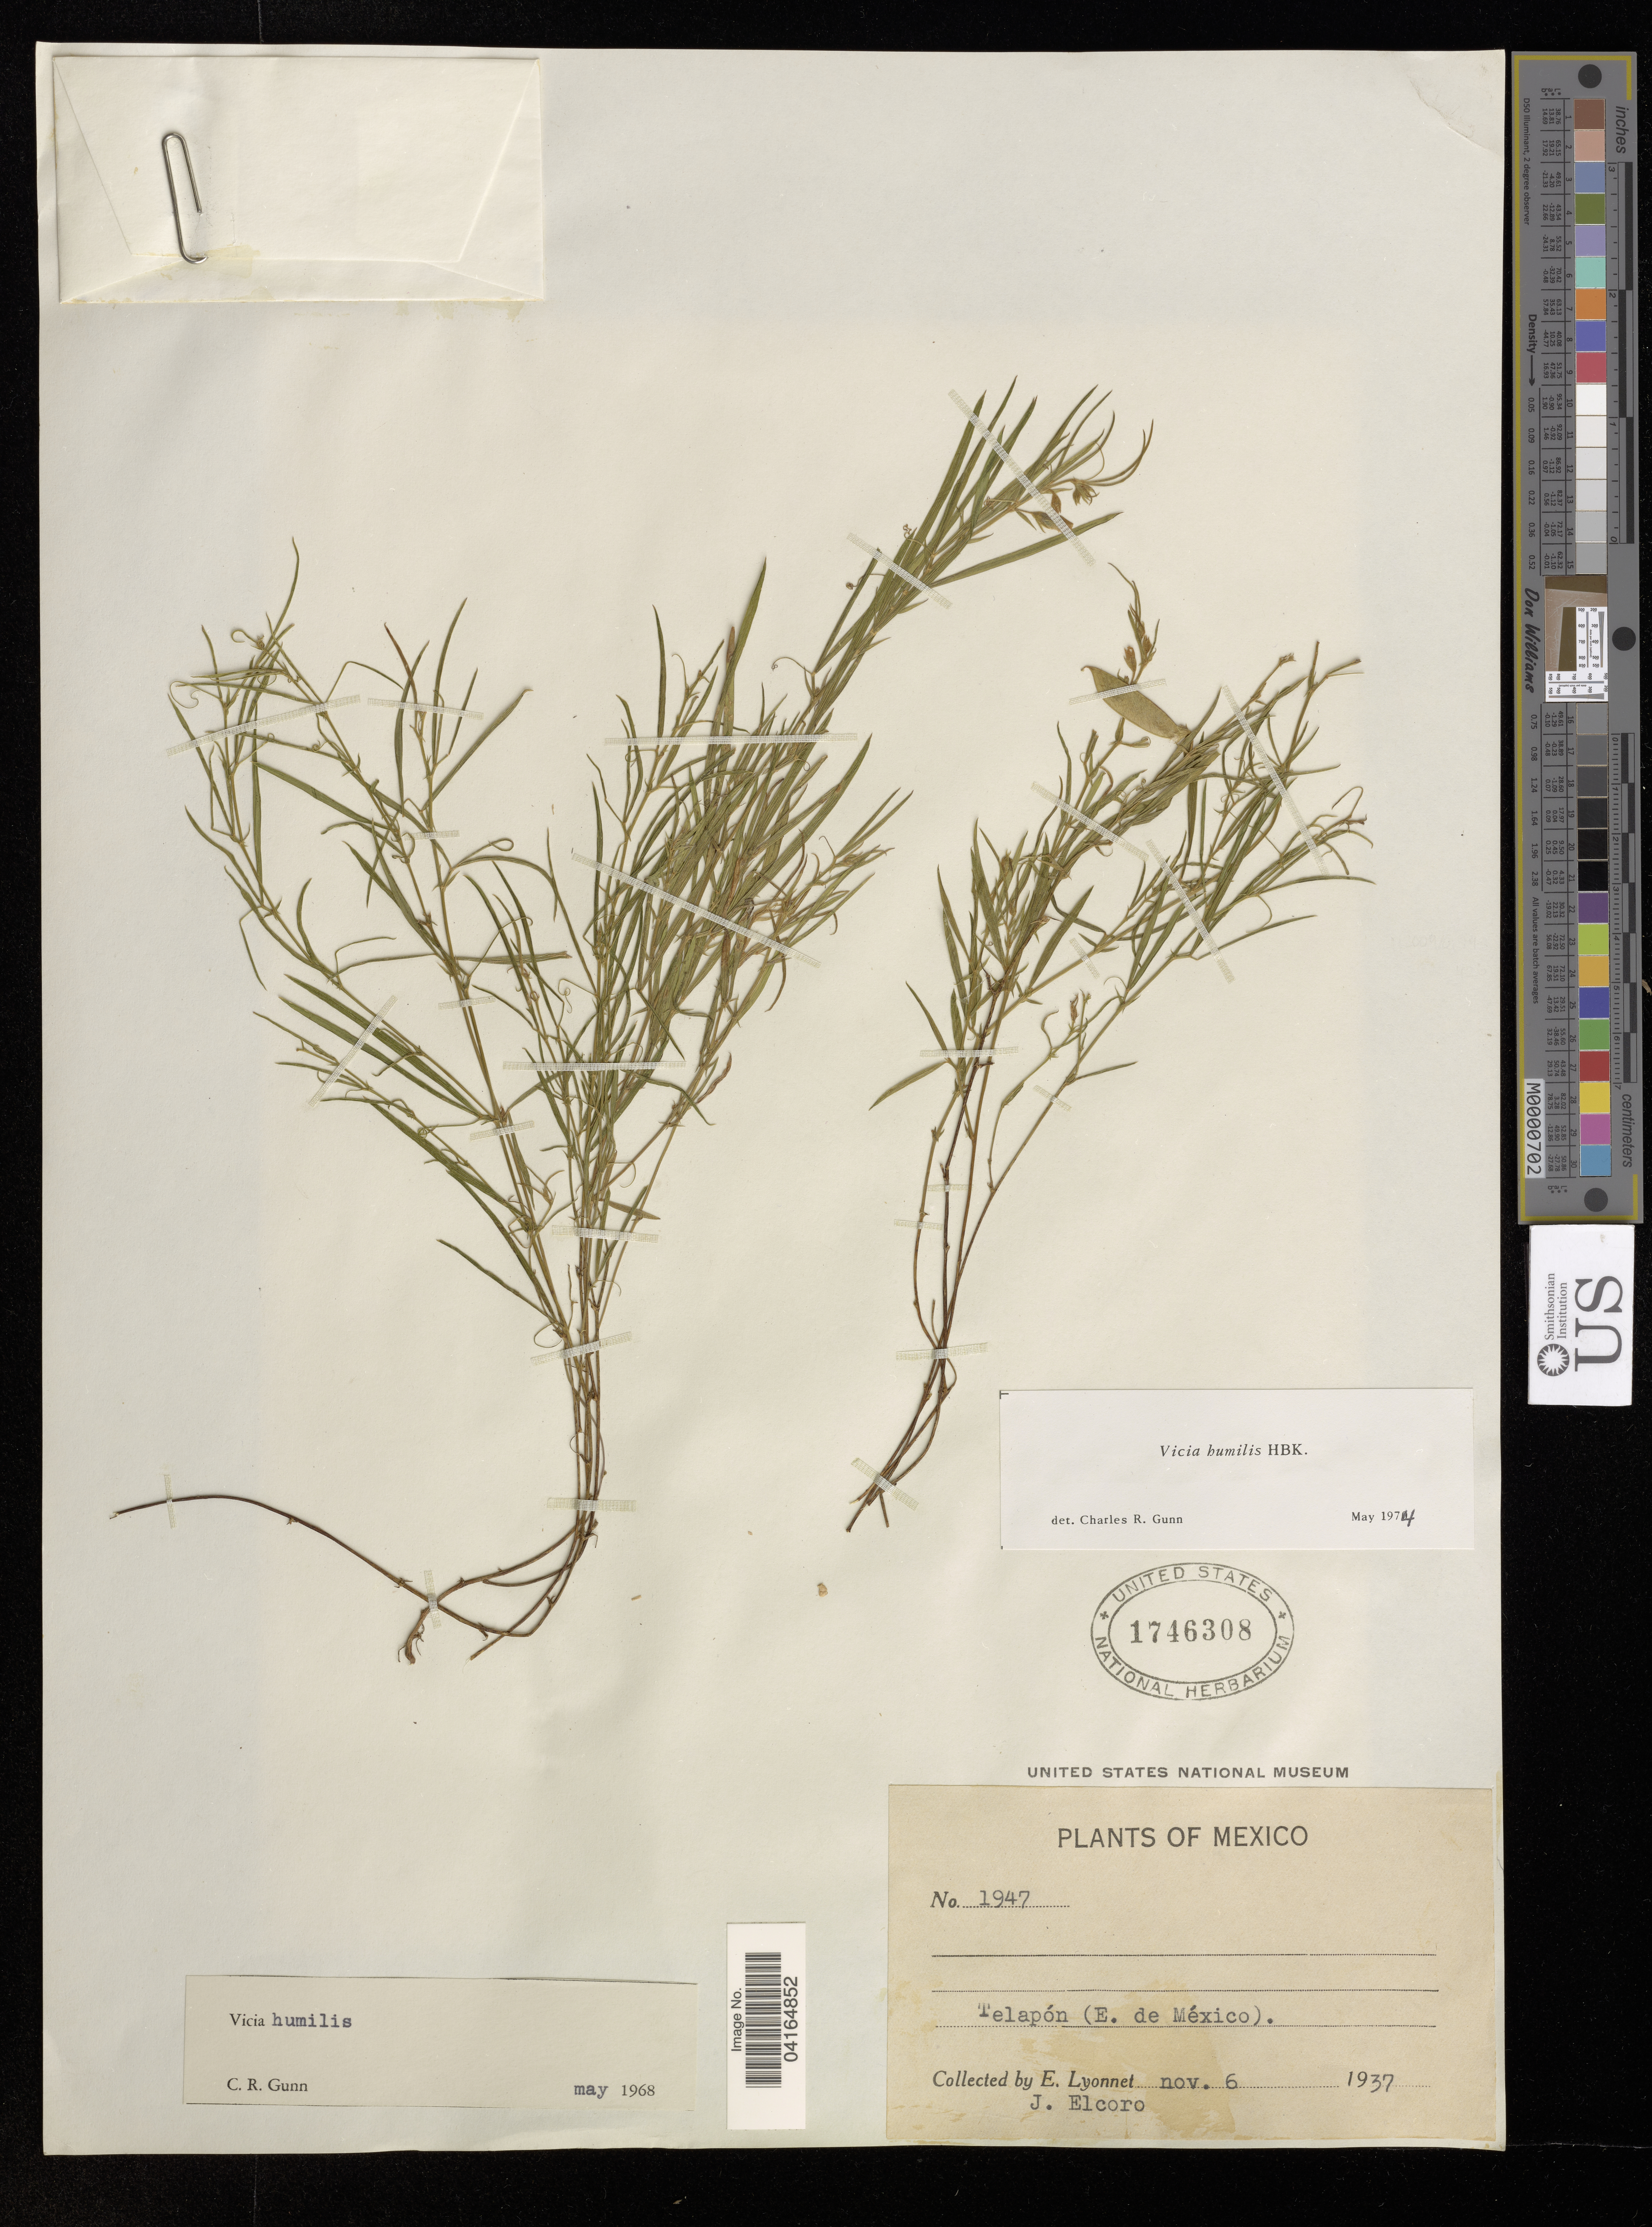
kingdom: Plantae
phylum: Tracheophyta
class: Magnoliopsida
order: Fabales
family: Fabaceae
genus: Vicia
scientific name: Vicia humilis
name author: Kunth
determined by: Hechenleitner, Paulina, RBG Edinburgh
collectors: E. Lyonnet & J. Elcoro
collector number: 1947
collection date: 1937-11-06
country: Mexico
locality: Telapón (E. de México).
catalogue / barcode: US 1746308